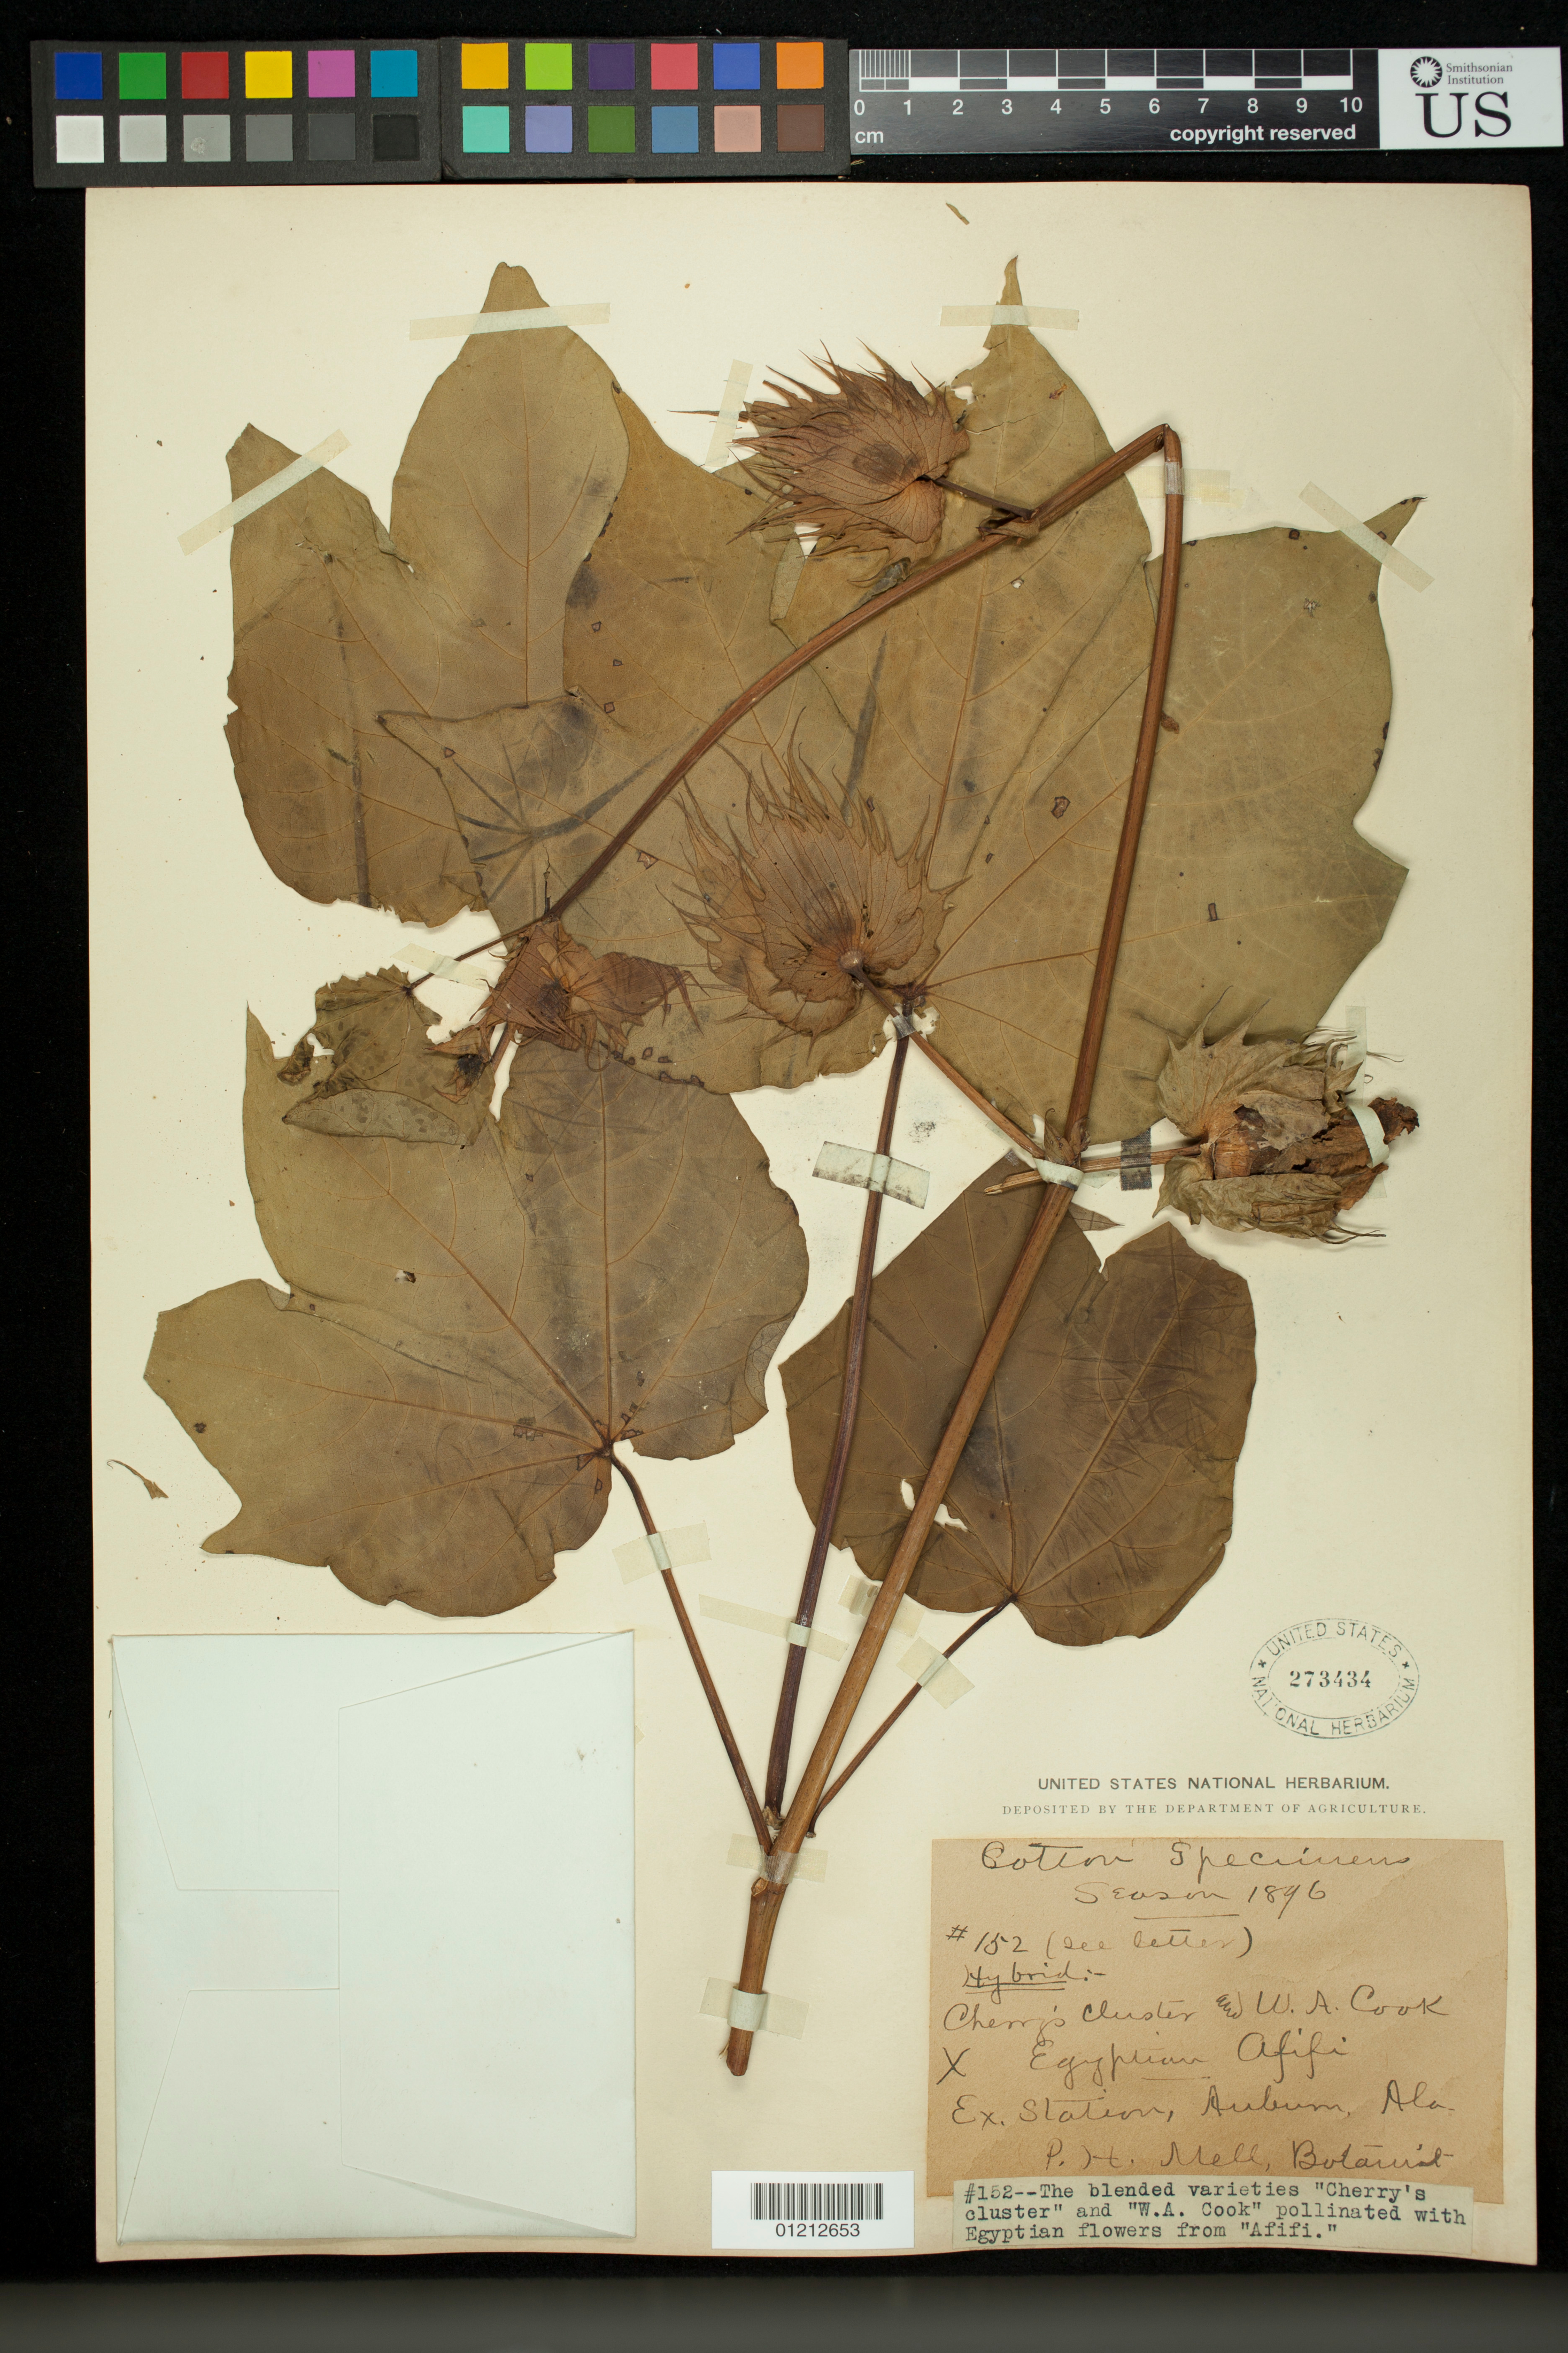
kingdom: Plantae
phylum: Tracheophyta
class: Magnoliopsida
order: Malvales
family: Malvaceae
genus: Gossypium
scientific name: Gossypium barbadense x G. hirsutum L.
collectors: P. H. Mell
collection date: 1896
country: United States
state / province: Alabama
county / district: Lee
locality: Experimental Station, Auburn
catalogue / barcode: US 273434